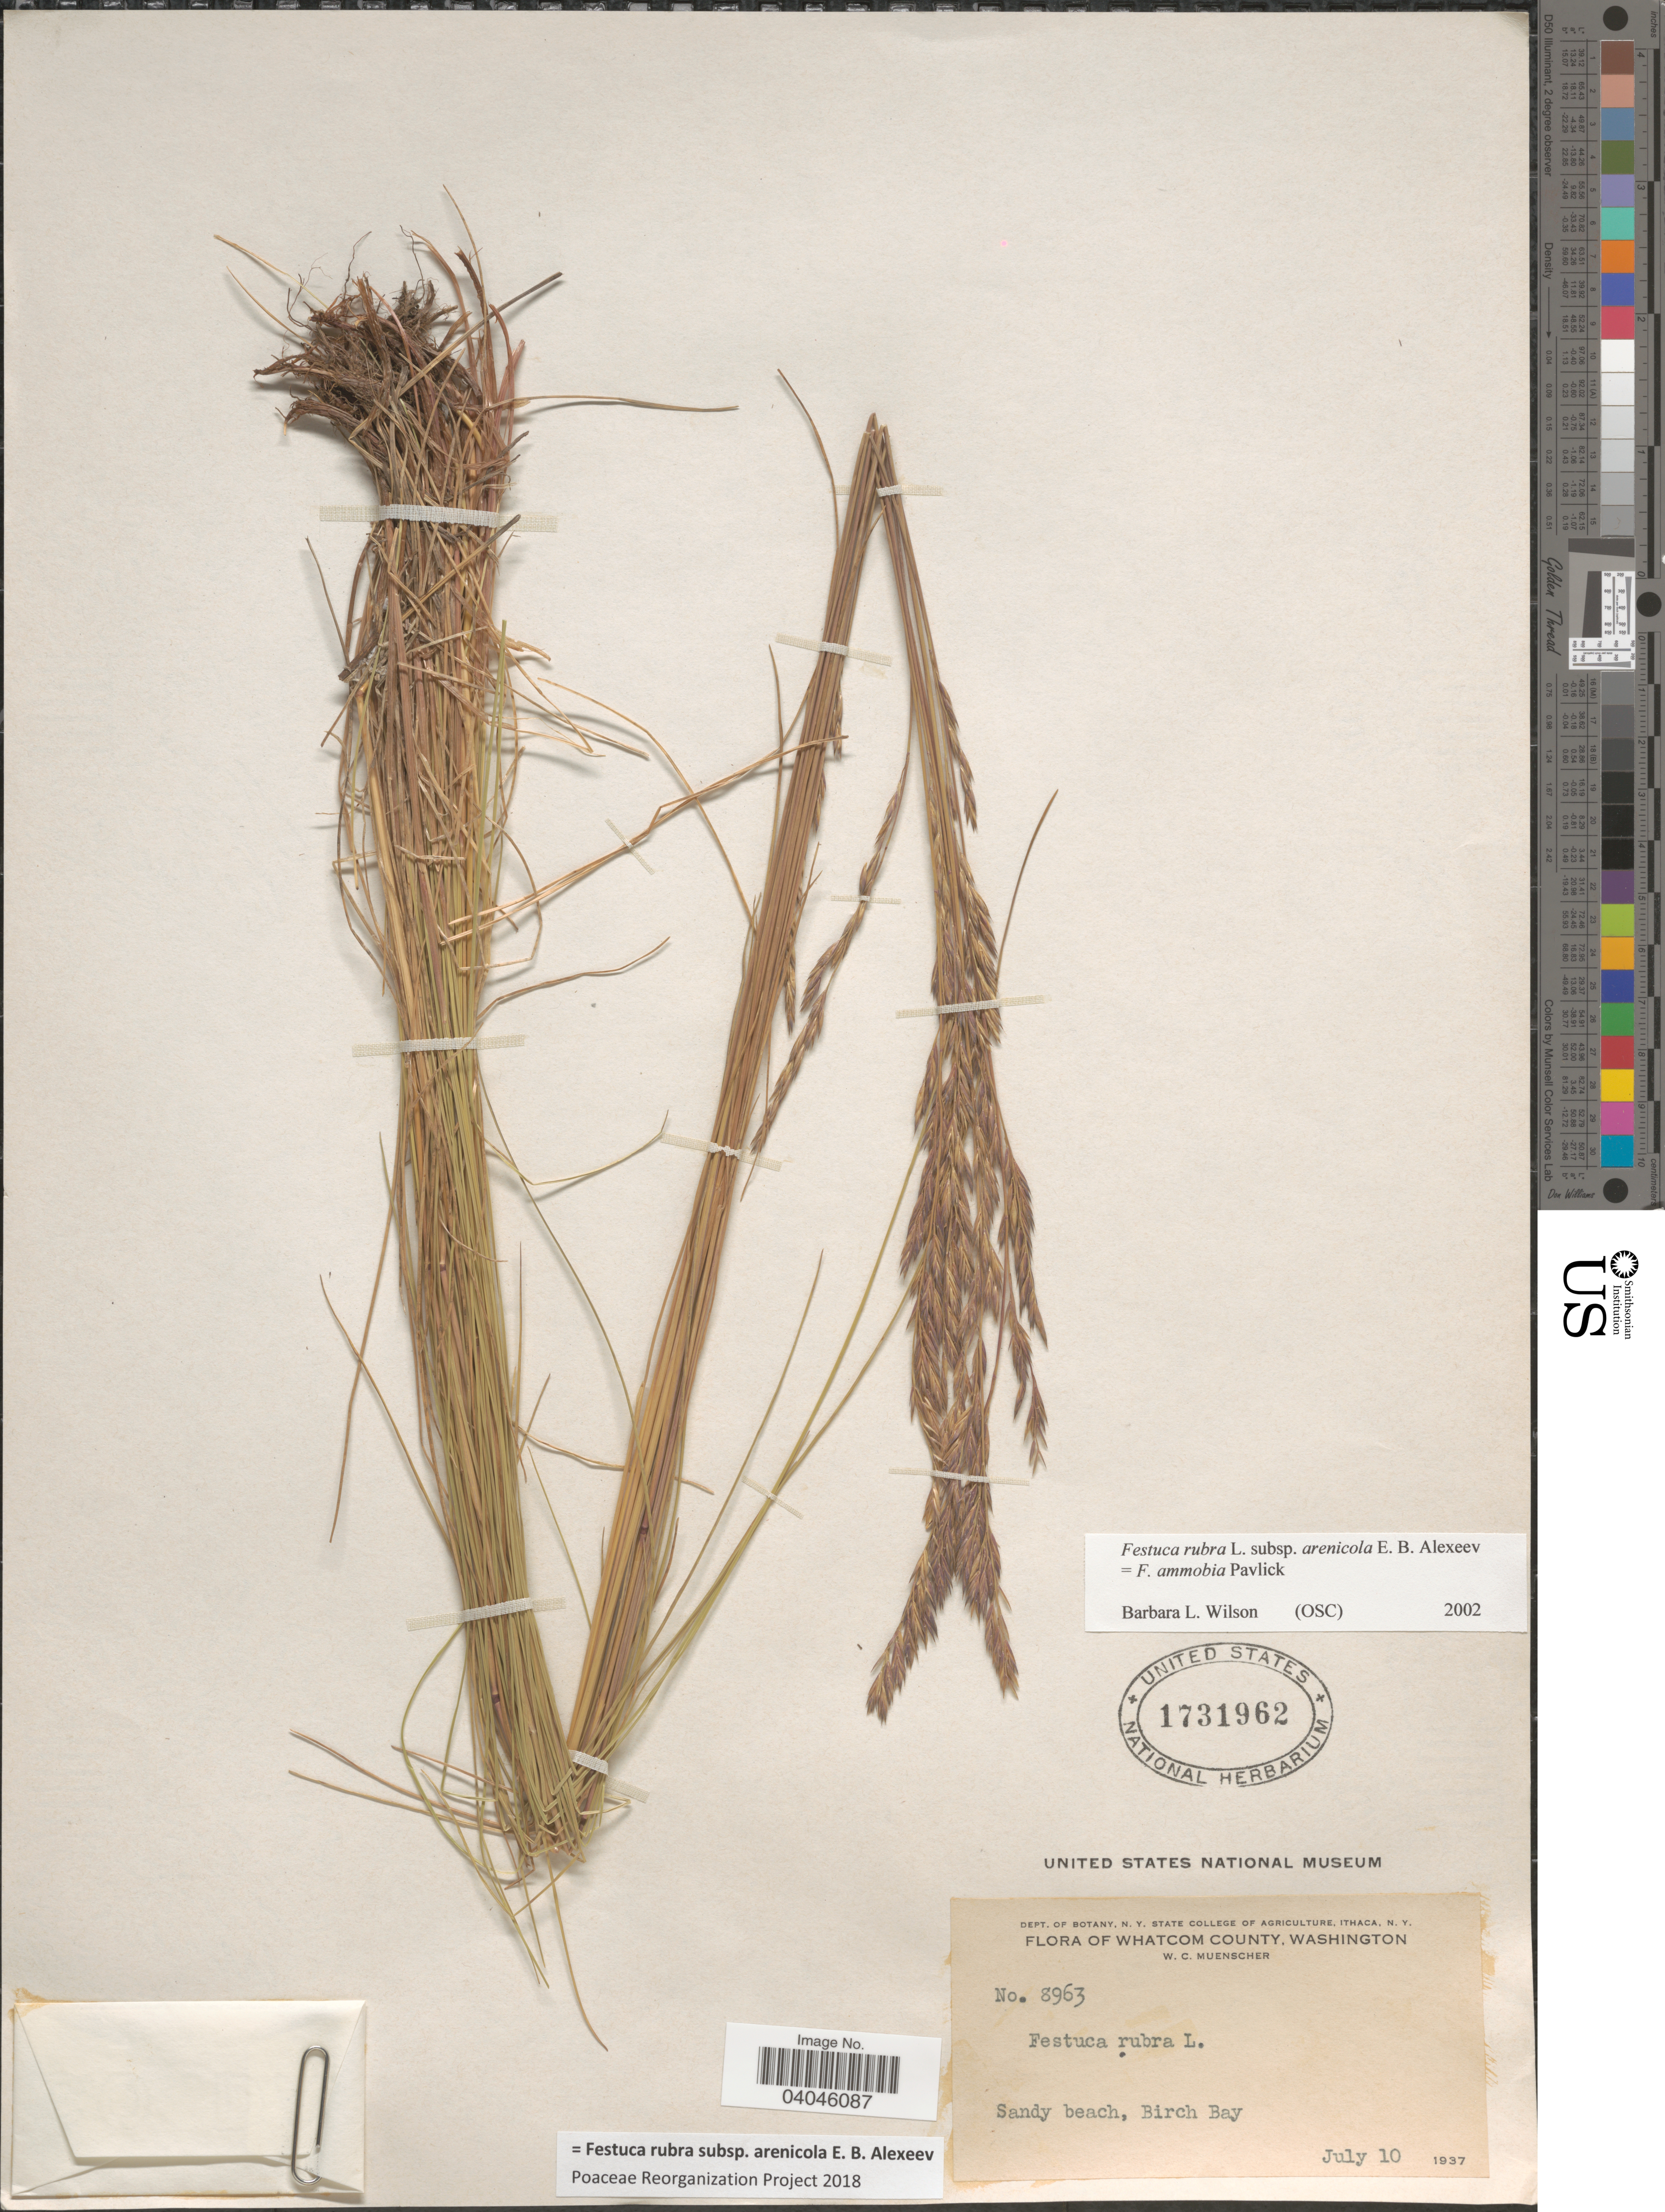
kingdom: Plantae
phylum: Tracheophyta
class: Liliopsida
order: Poales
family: Poaceae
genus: Festuca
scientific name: Festuca rubra subsp. arenicola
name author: E.B. Alexeev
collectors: W. Muenscher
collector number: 8963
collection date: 1937-07-10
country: United States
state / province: Washington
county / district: Whatcom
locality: Whatcom County. Sandy beach, Birch Bay.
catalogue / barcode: US 1731962